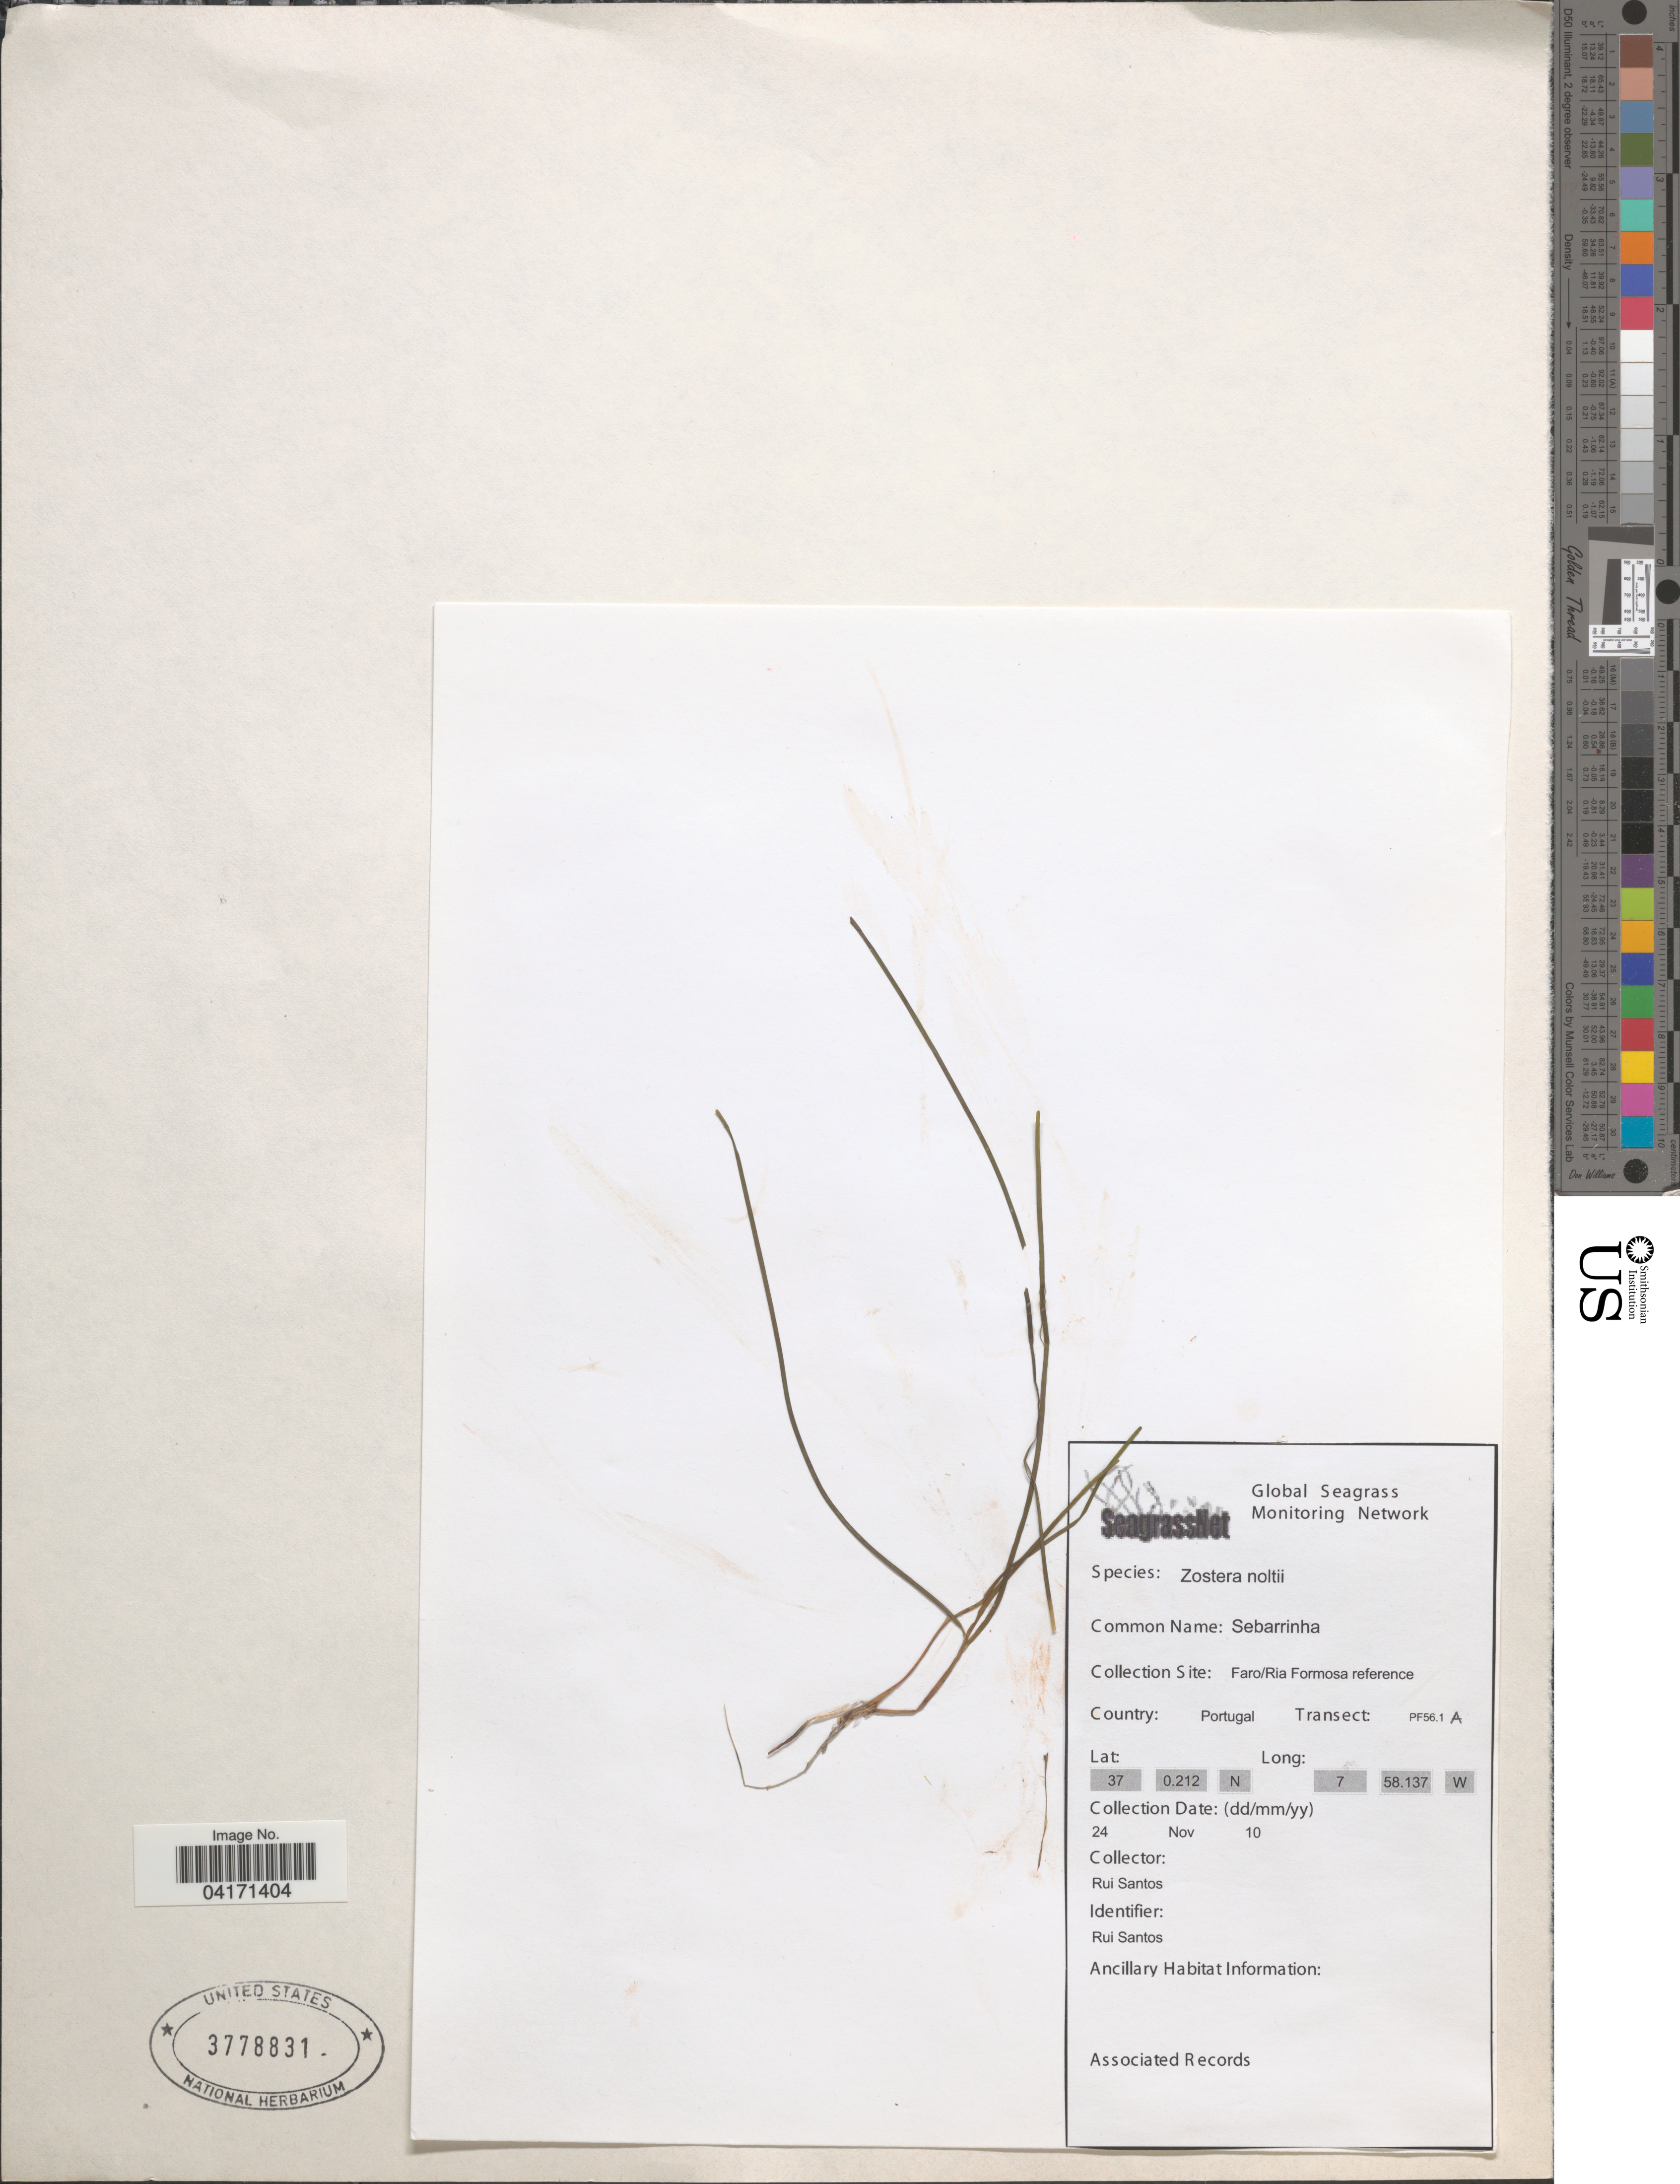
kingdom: Plantae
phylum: Tracheophyta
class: Liliopsida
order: Alismatales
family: Zosteraceae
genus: Zostera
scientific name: Zostera noltii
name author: Hornem.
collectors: R. Santos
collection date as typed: Transcribed d/m/y: 24/11/10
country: Portugal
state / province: Faro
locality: Ria Formosa reference. Transect: PF56.1 A.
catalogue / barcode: US 3778831